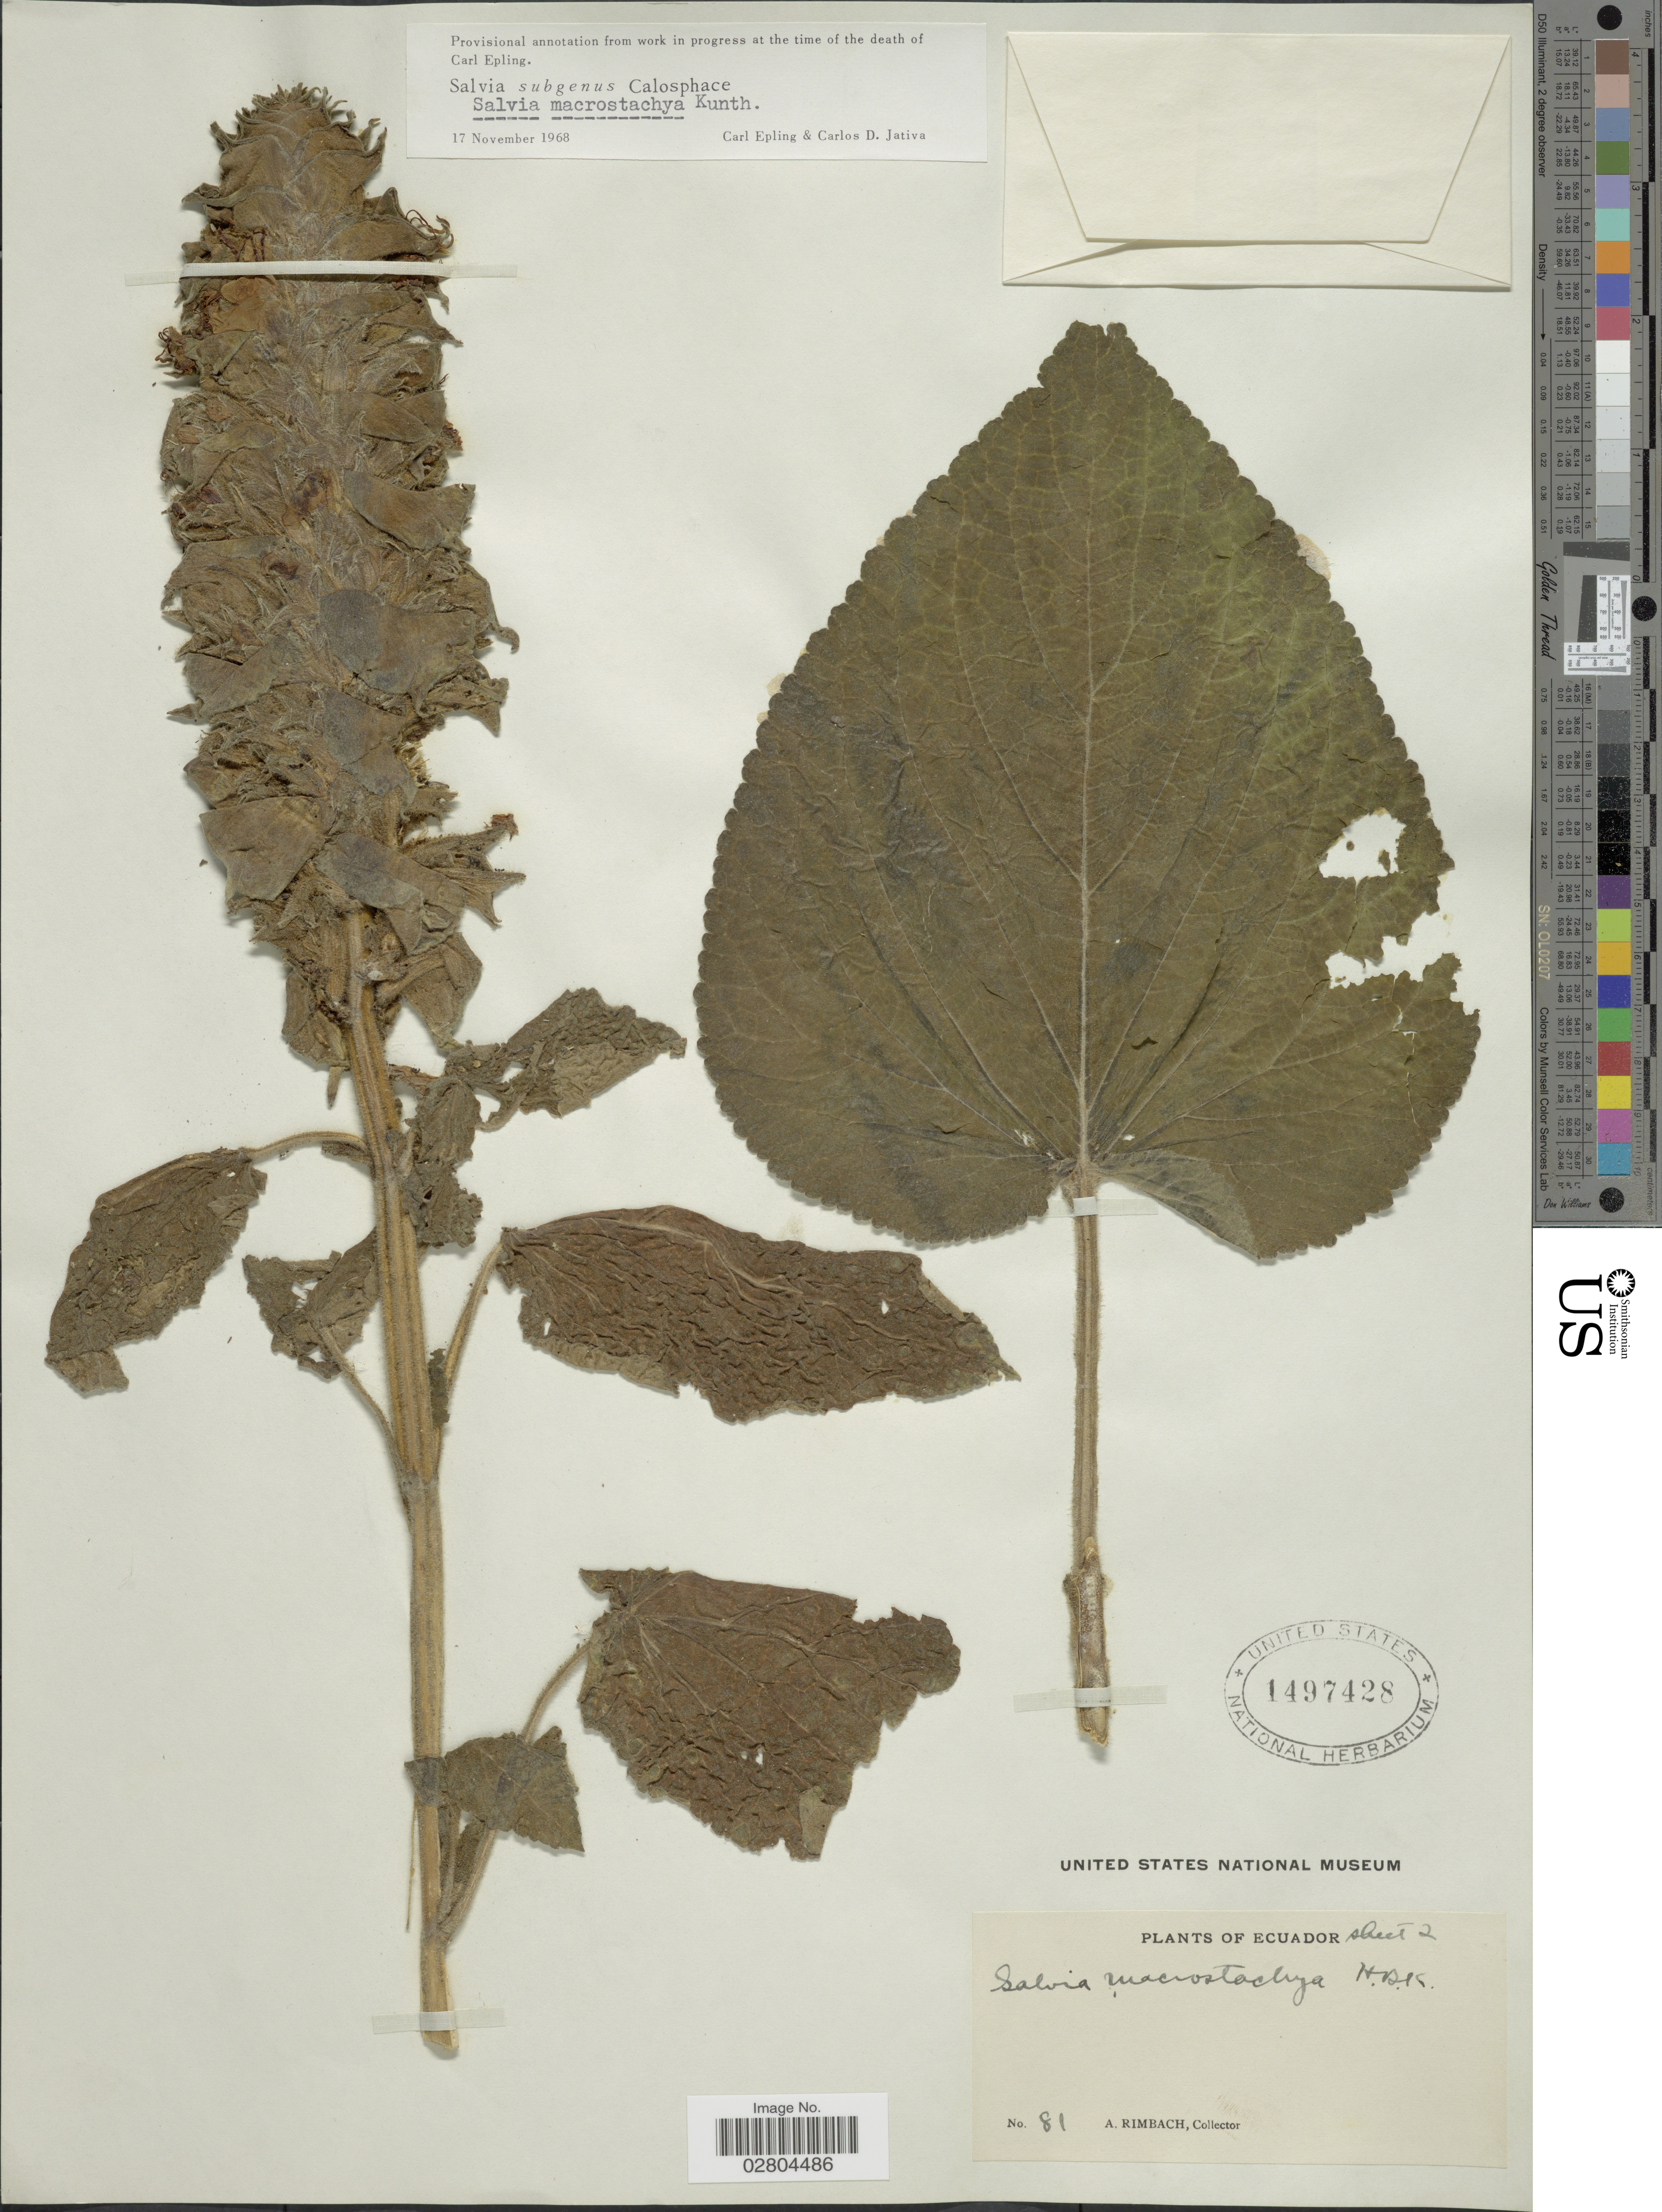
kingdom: Plantae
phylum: Tracheophyta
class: Magnoliopsida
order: Lamiales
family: Lamiaceae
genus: Salvia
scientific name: Salvia macrostachya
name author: Kunth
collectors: A. Rimbach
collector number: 81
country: Ecuador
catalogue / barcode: US 1497428